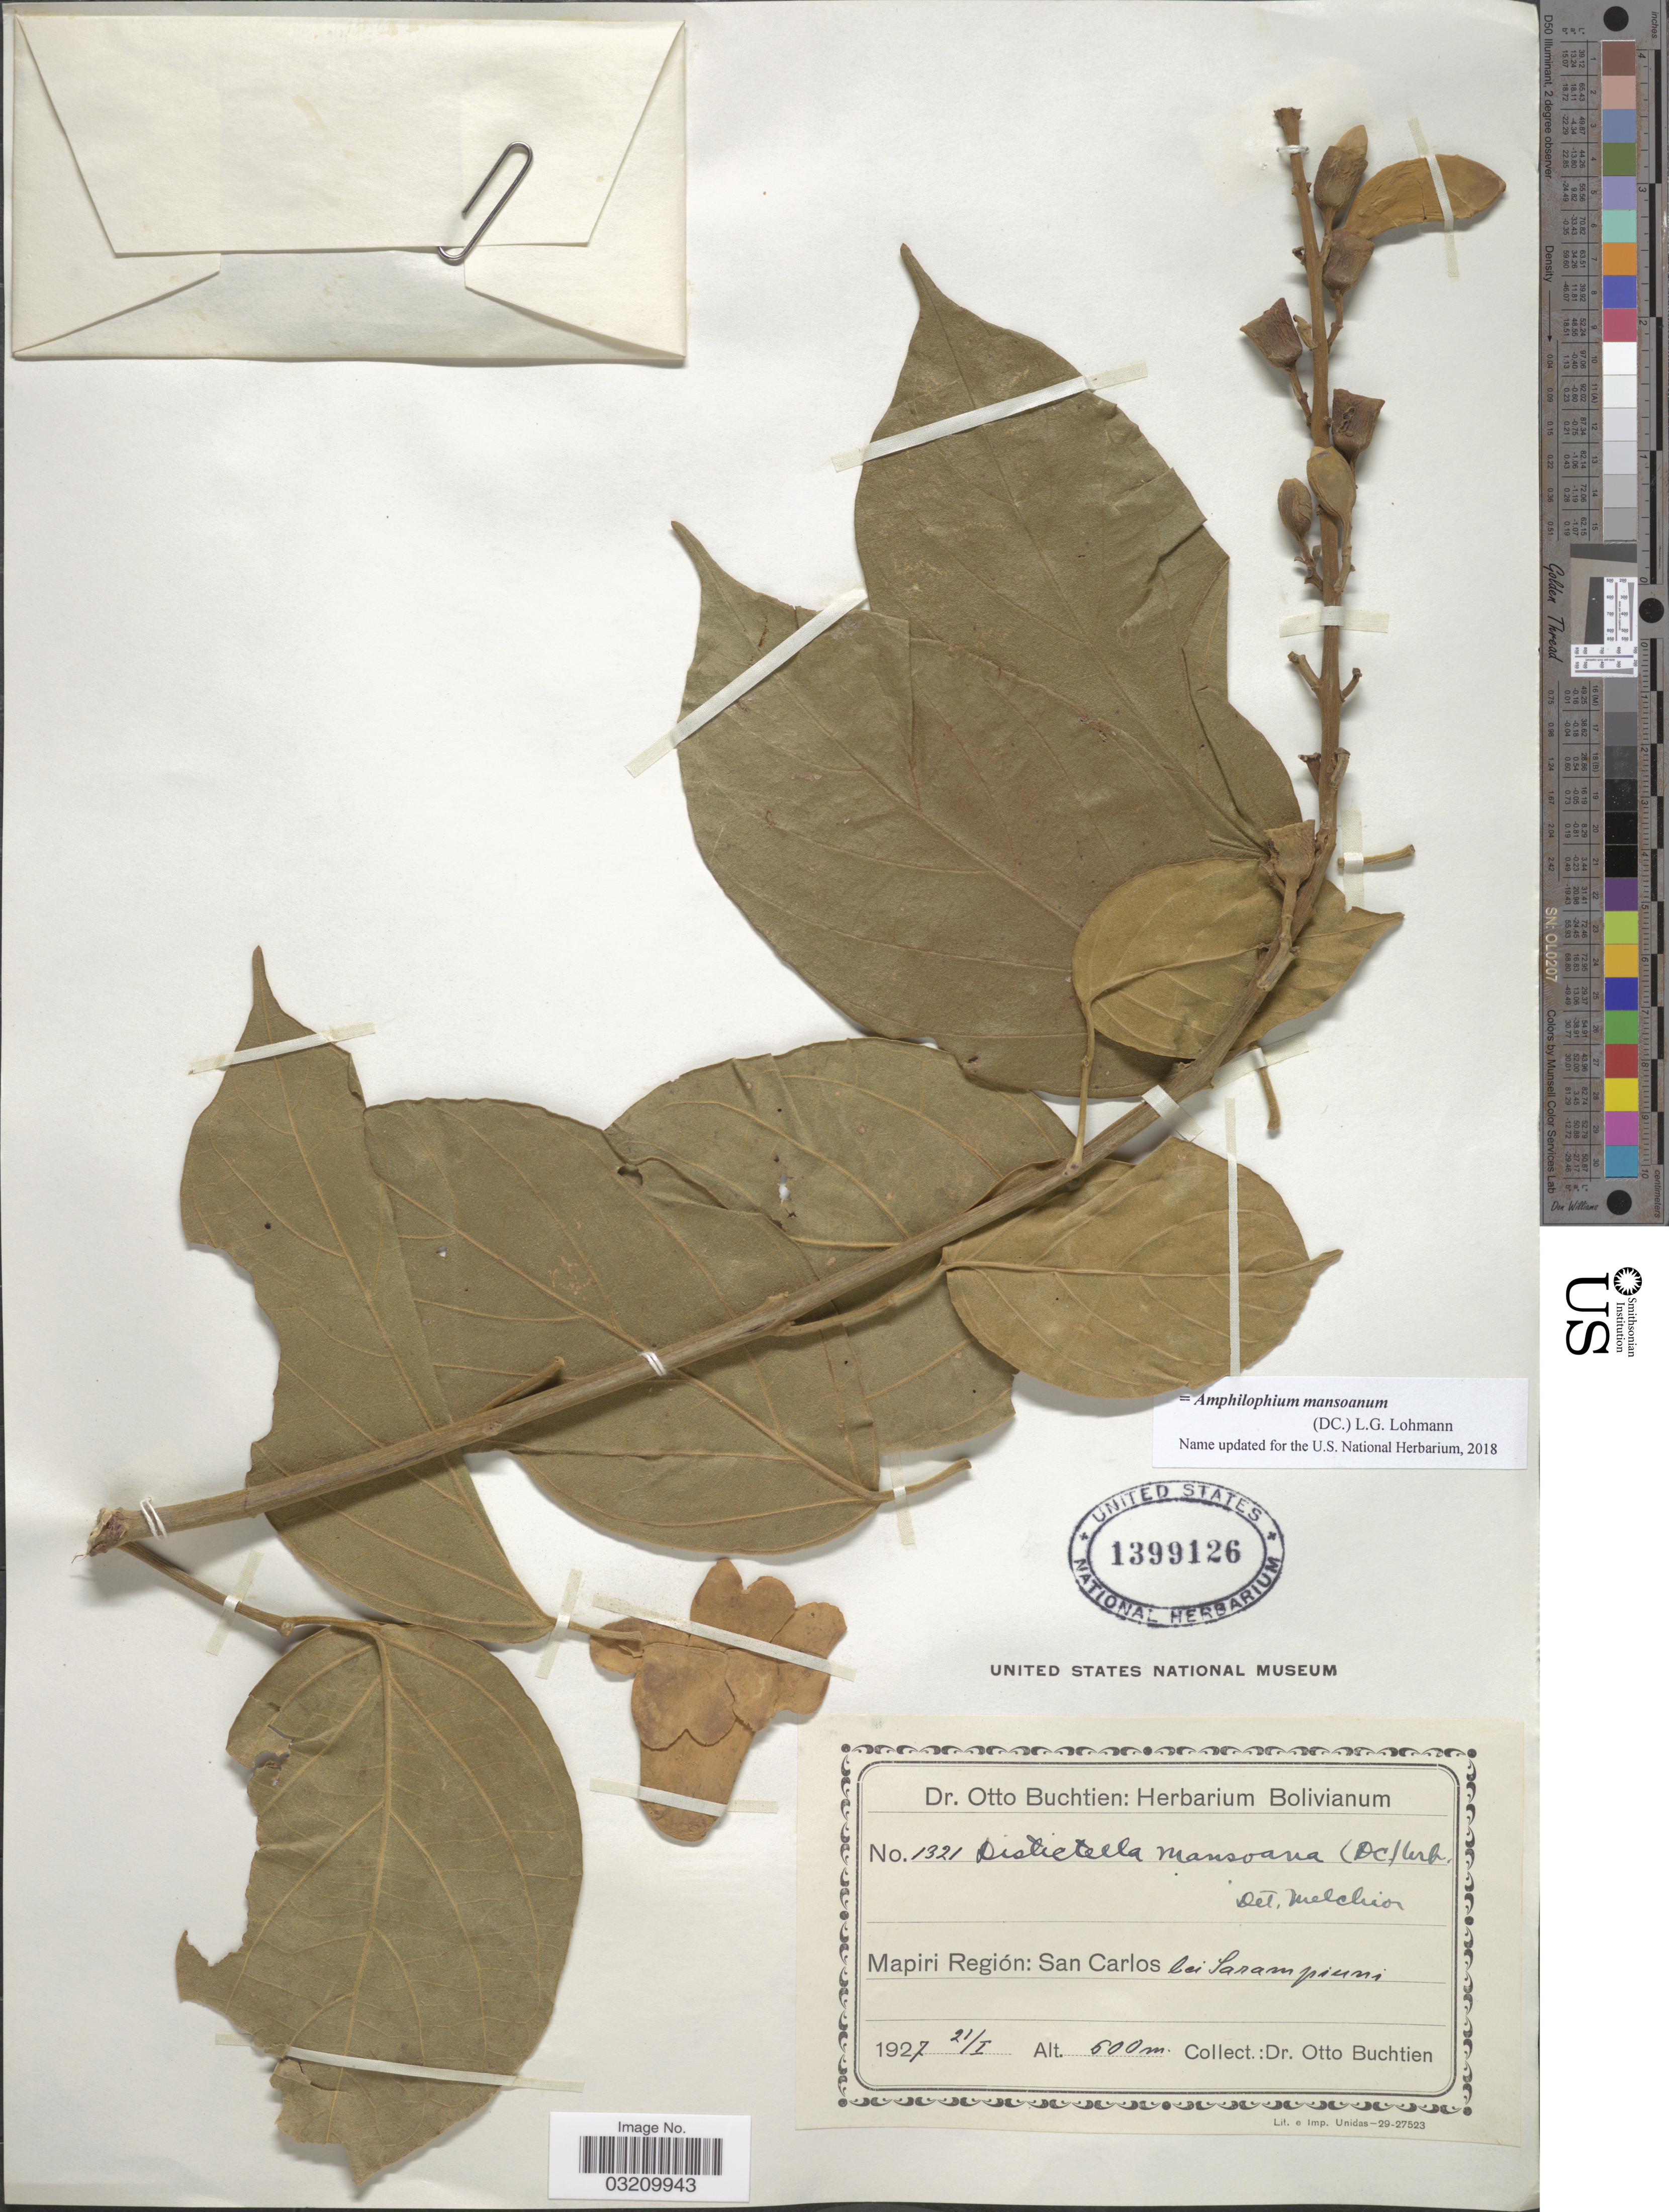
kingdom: Plantae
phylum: Tracheophyta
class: Magnoliopsida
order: Lamiales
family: Bignoniaceae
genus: Amphilophium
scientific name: Amphilophium mansoanum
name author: (DC.) L.G. Lohmann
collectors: O. Buchtien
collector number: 1321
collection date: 1927-01-21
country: Bolivia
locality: Mapiri Región: San Carlos bei Sarampiuni.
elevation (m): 600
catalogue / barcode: US 1399126